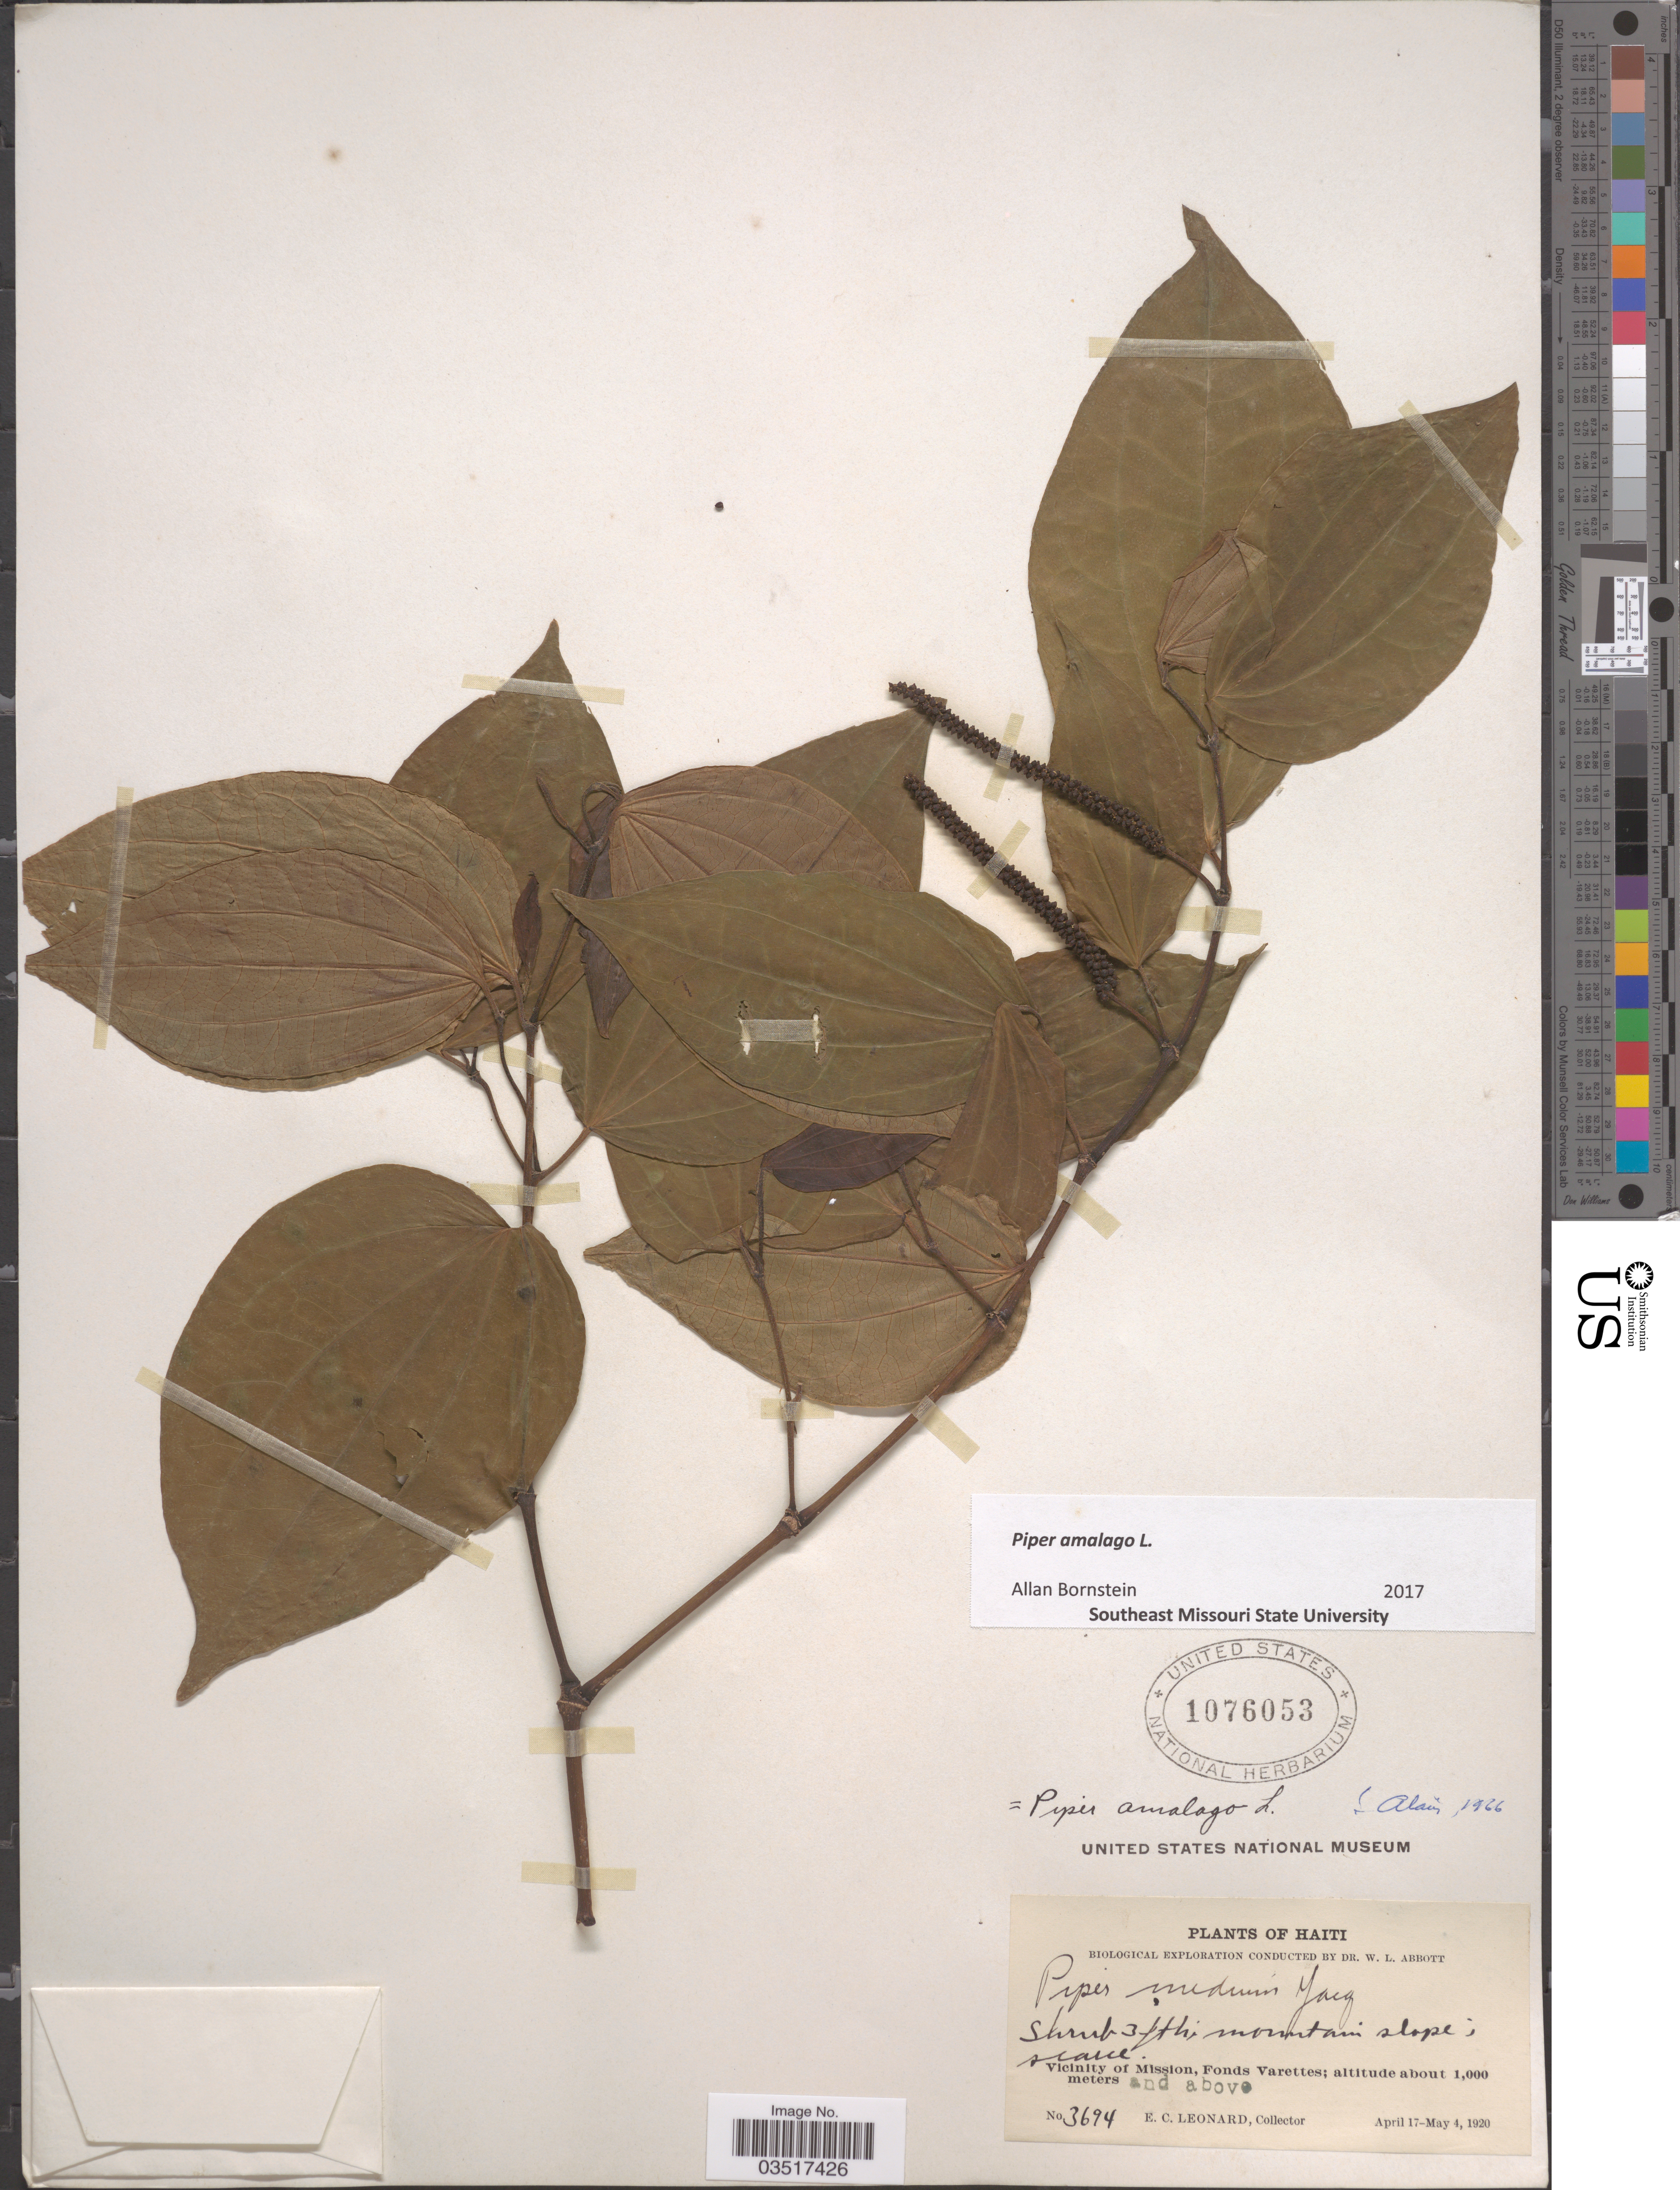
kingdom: Plantae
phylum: Tracheophyta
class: Magnoliopsida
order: Piperales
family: Piperaceae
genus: Piper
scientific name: Piper amalago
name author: L.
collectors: E. C. Leonard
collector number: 3694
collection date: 1920-04-17/1920-05-04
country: Haiti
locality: Mountain slope. Vicinity of Mission, Fonds Varettes.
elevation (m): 1000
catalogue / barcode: US 1076053